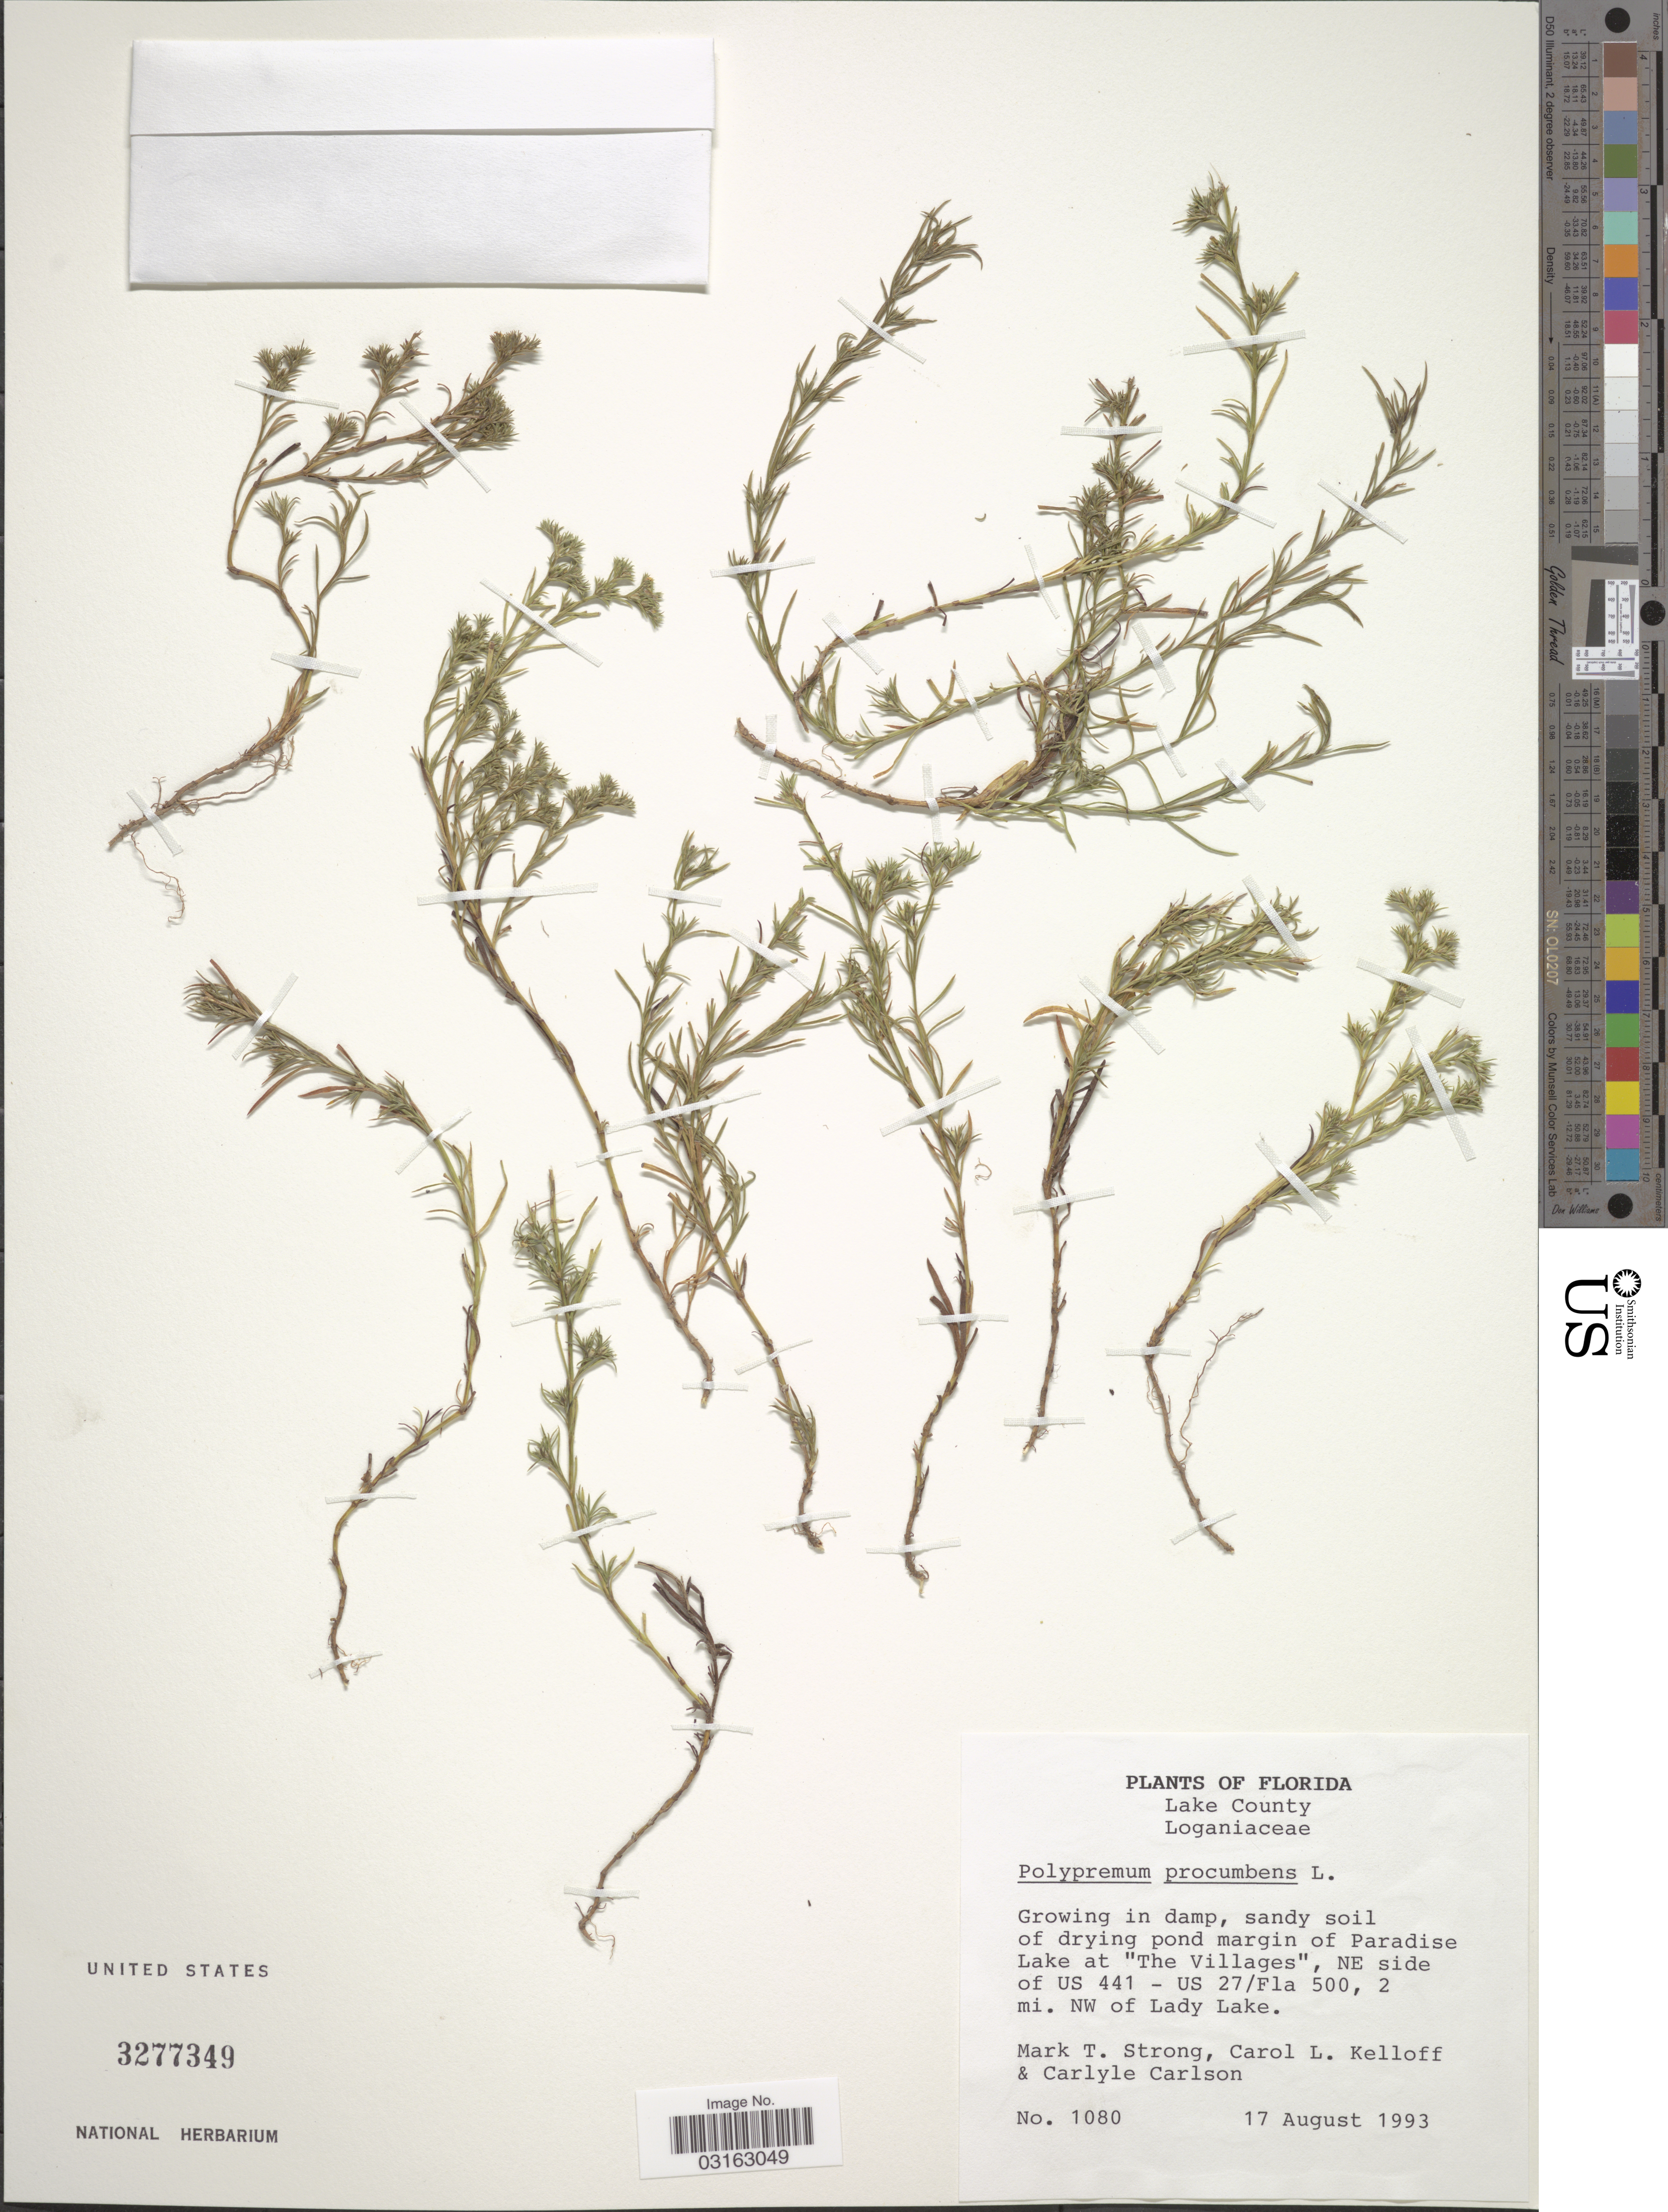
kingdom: Plantae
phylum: Tracheophyta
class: Magnoliopsida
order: Lamiales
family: Tetrachondraceae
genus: Polypremum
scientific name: Polypremum procumbens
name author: L.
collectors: M. T. Strong, C. L. Kelloff & C. Carlson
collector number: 1080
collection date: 1993-08-17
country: United States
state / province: Florida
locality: Lake County. Paradise Lake at "The Villages", NE side of US 441 - US 27/Fla 500, 2 mi. NW of Lady Lake.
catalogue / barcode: US 3277349